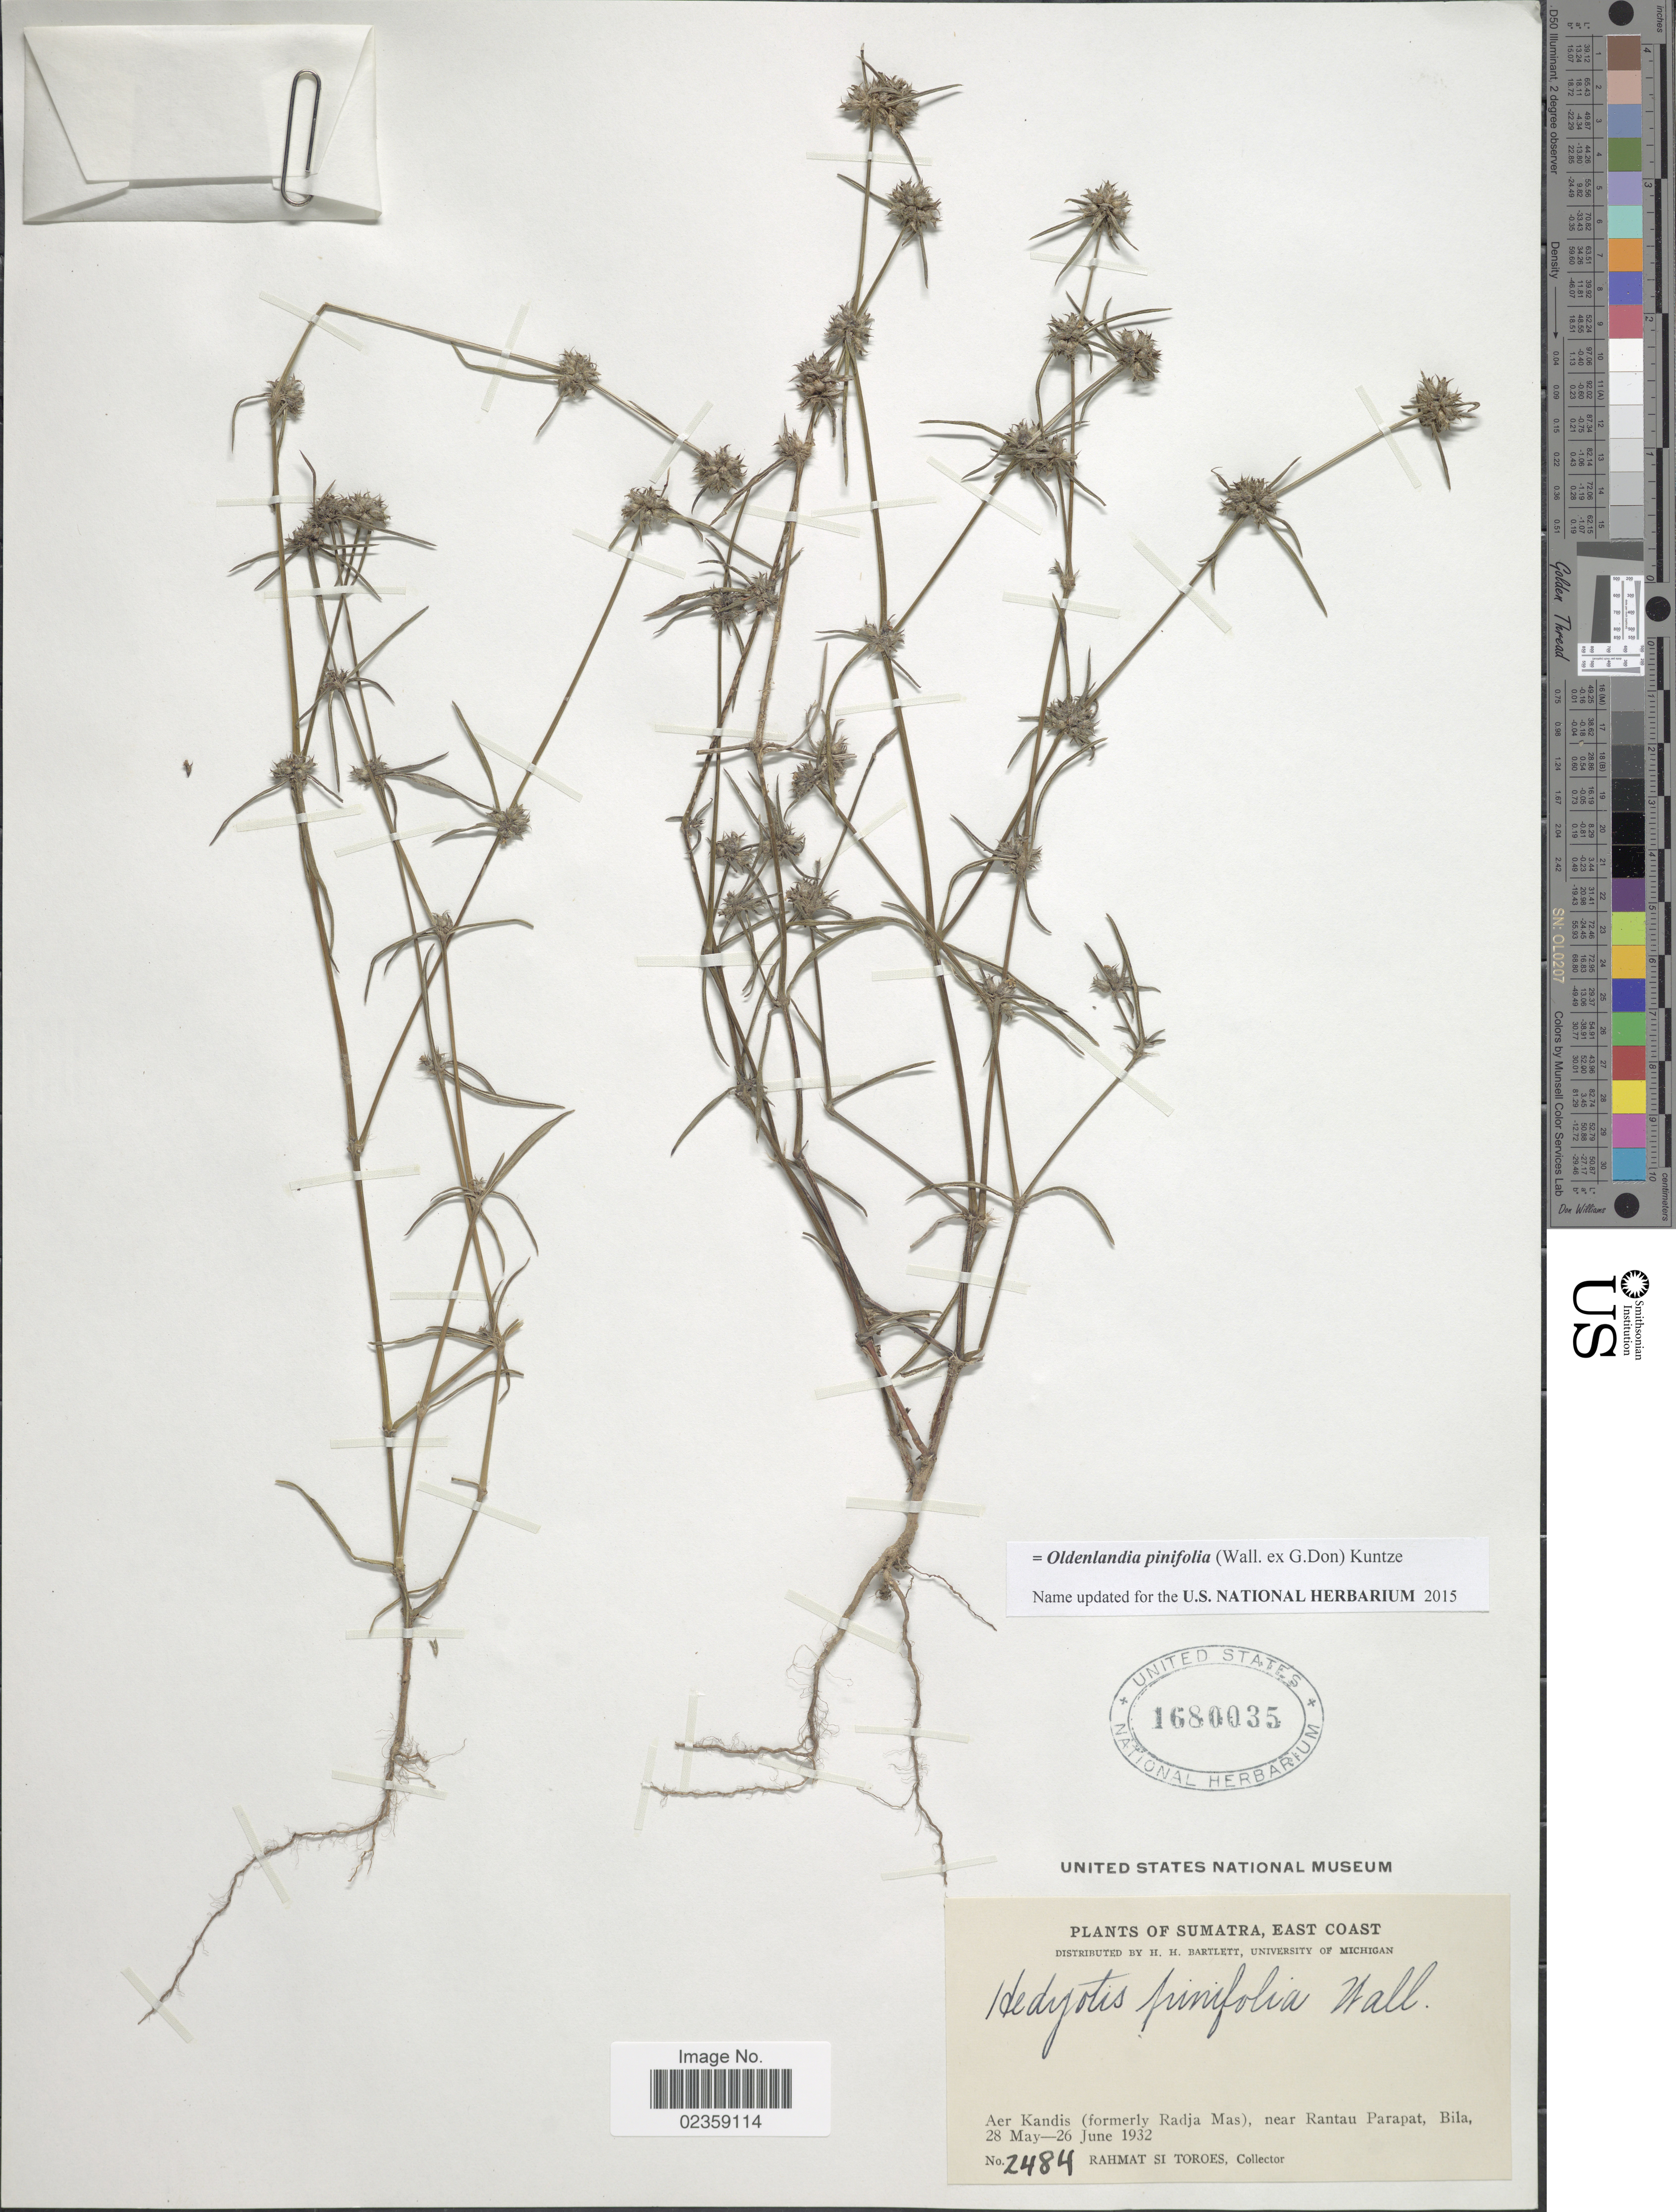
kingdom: Plantae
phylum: Tracheophyta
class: Magnoliopsida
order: Gentianales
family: Rubiaceae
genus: Oldenlandia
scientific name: Oldenlandia pinifolia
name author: (Wall. ex G. Don) Kuntze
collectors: Rahmat Si Boeea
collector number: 2484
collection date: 1932-05-28/1932-06-26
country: Indonesia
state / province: Sumatra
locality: Sumatra, East Coast. Aer Kandis (formerly Radja Mas), near Rantau Parapat, Bila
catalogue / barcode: US 1680035